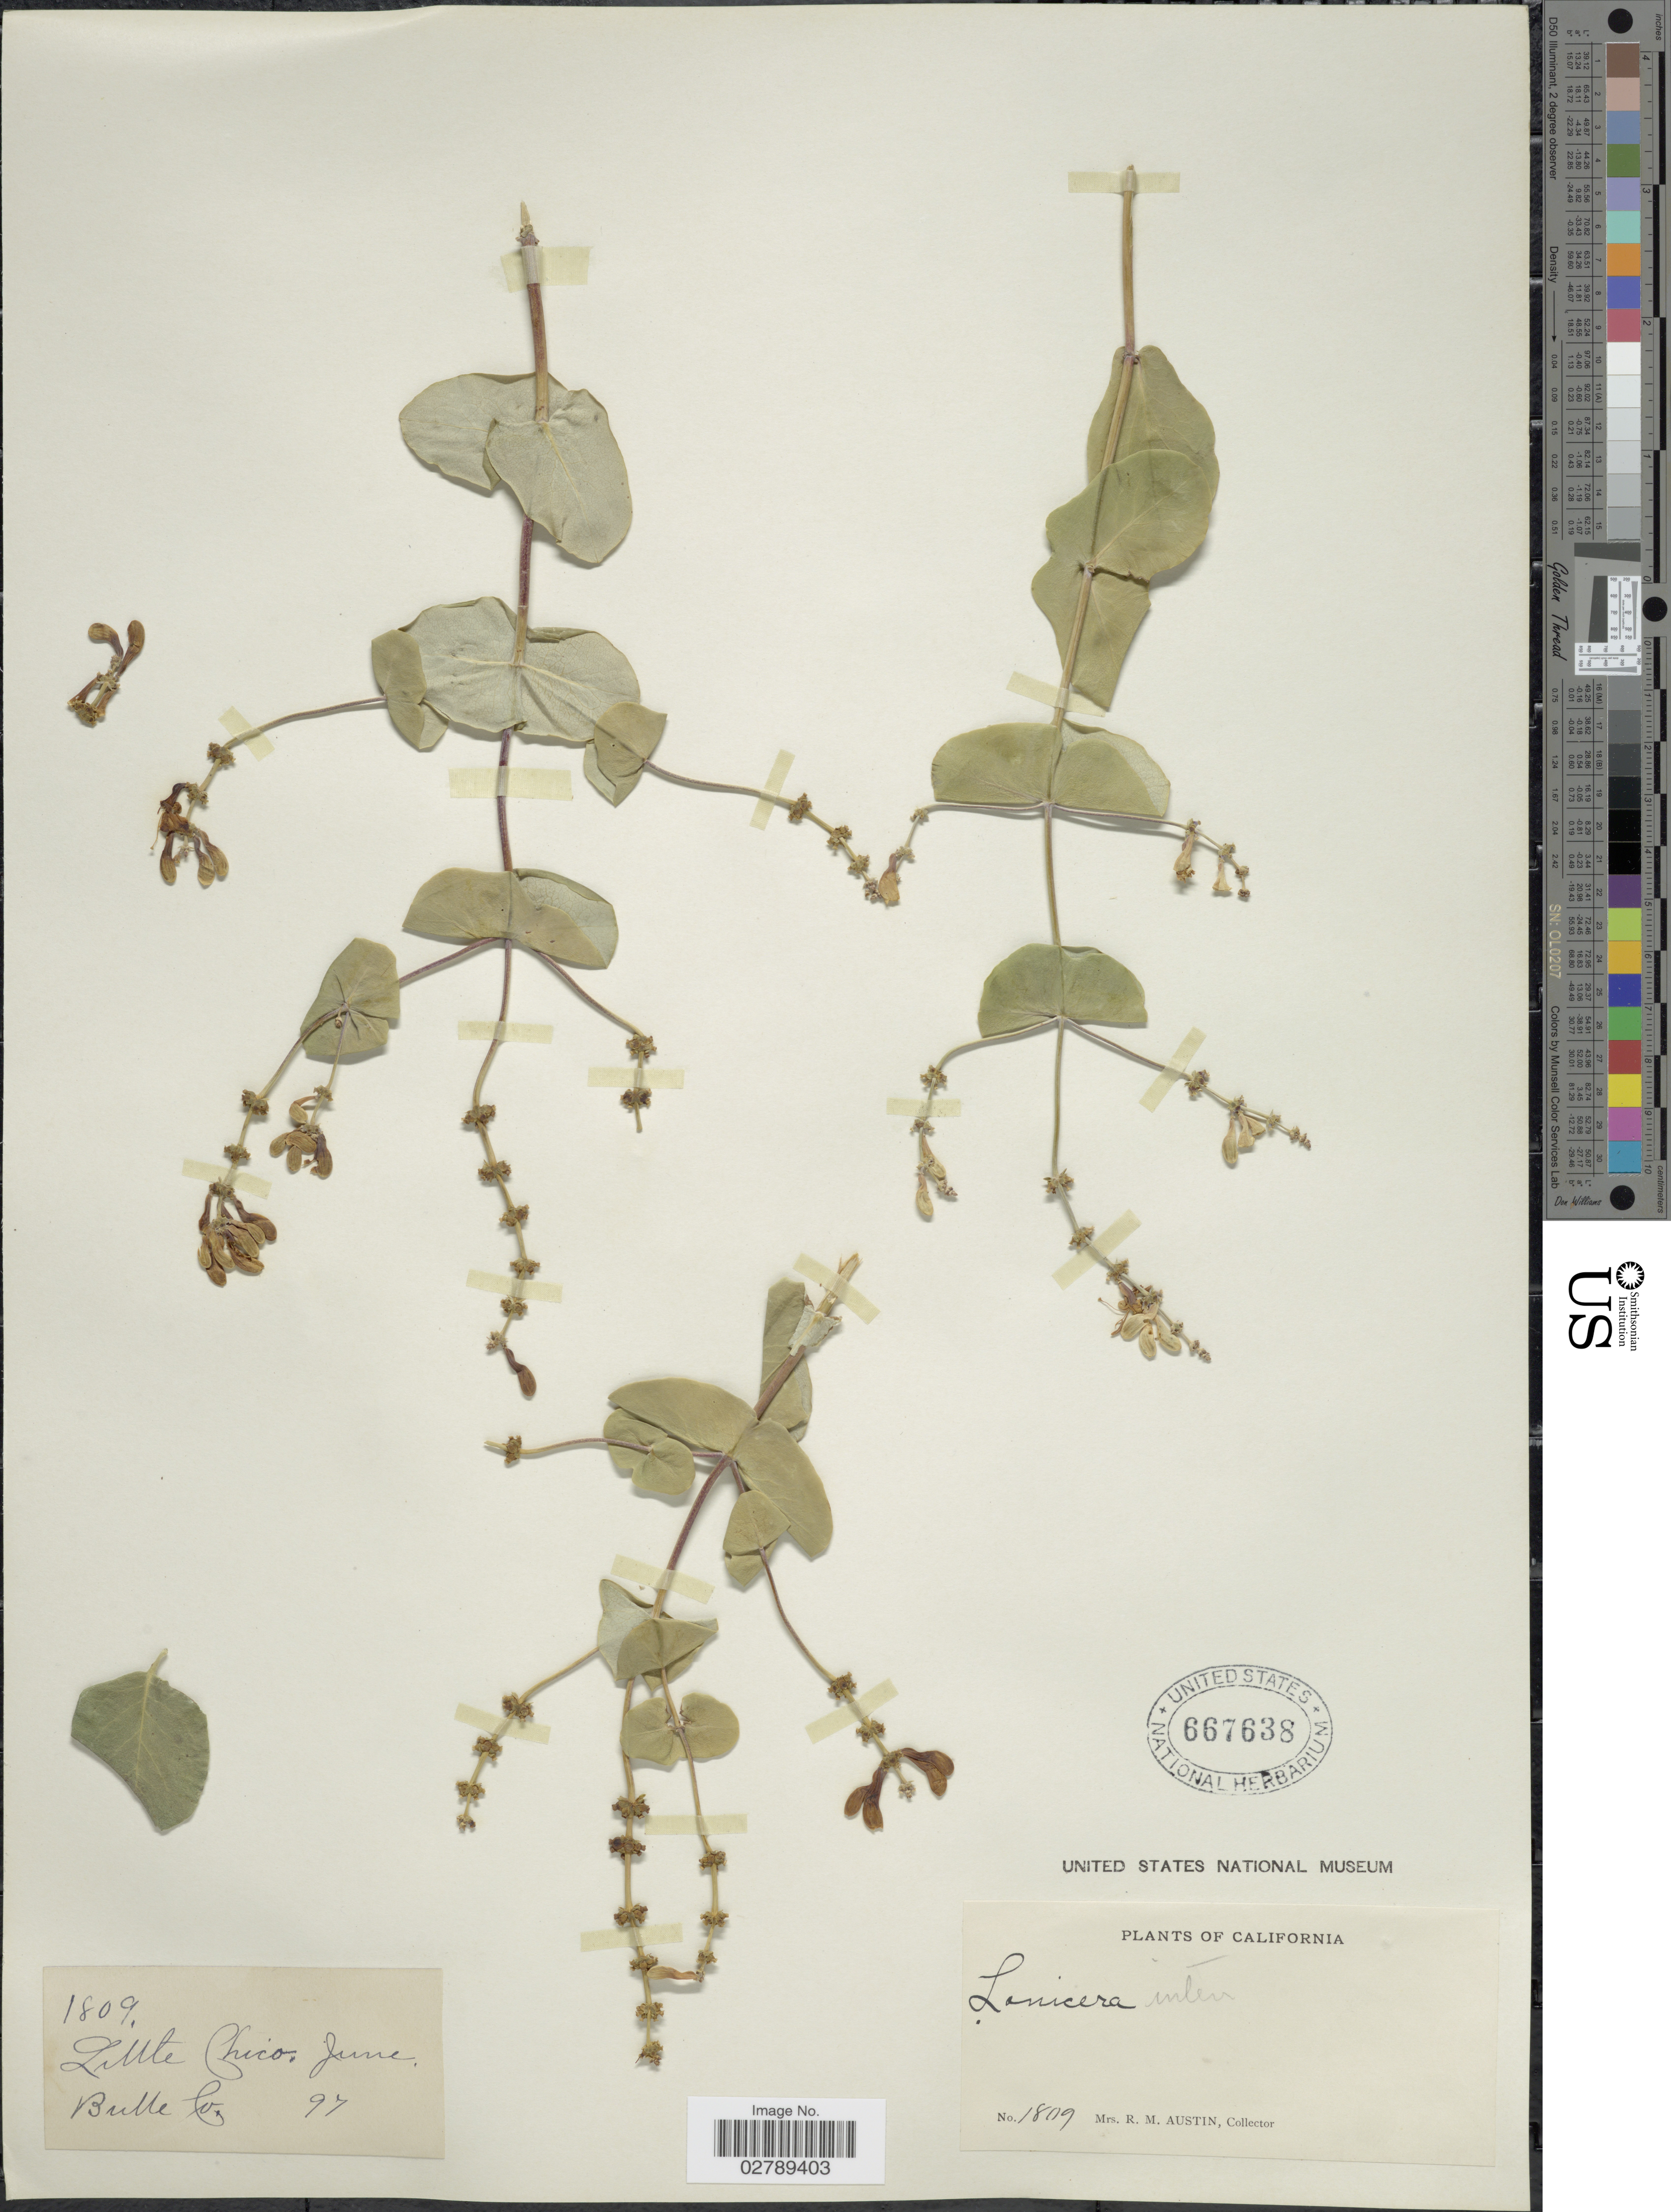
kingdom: Plantae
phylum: Tracheophyta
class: Magnoliopsida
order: Dipsacales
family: Caprifoliaceae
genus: Lonicera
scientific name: Lonicera interrupta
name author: Benth.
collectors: R. Austin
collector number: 1809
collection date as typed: Transcribed d/m/y: /6/97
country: United States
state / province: California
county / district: Butte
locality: Little Chico. Butte Co.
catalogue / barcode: US 667638